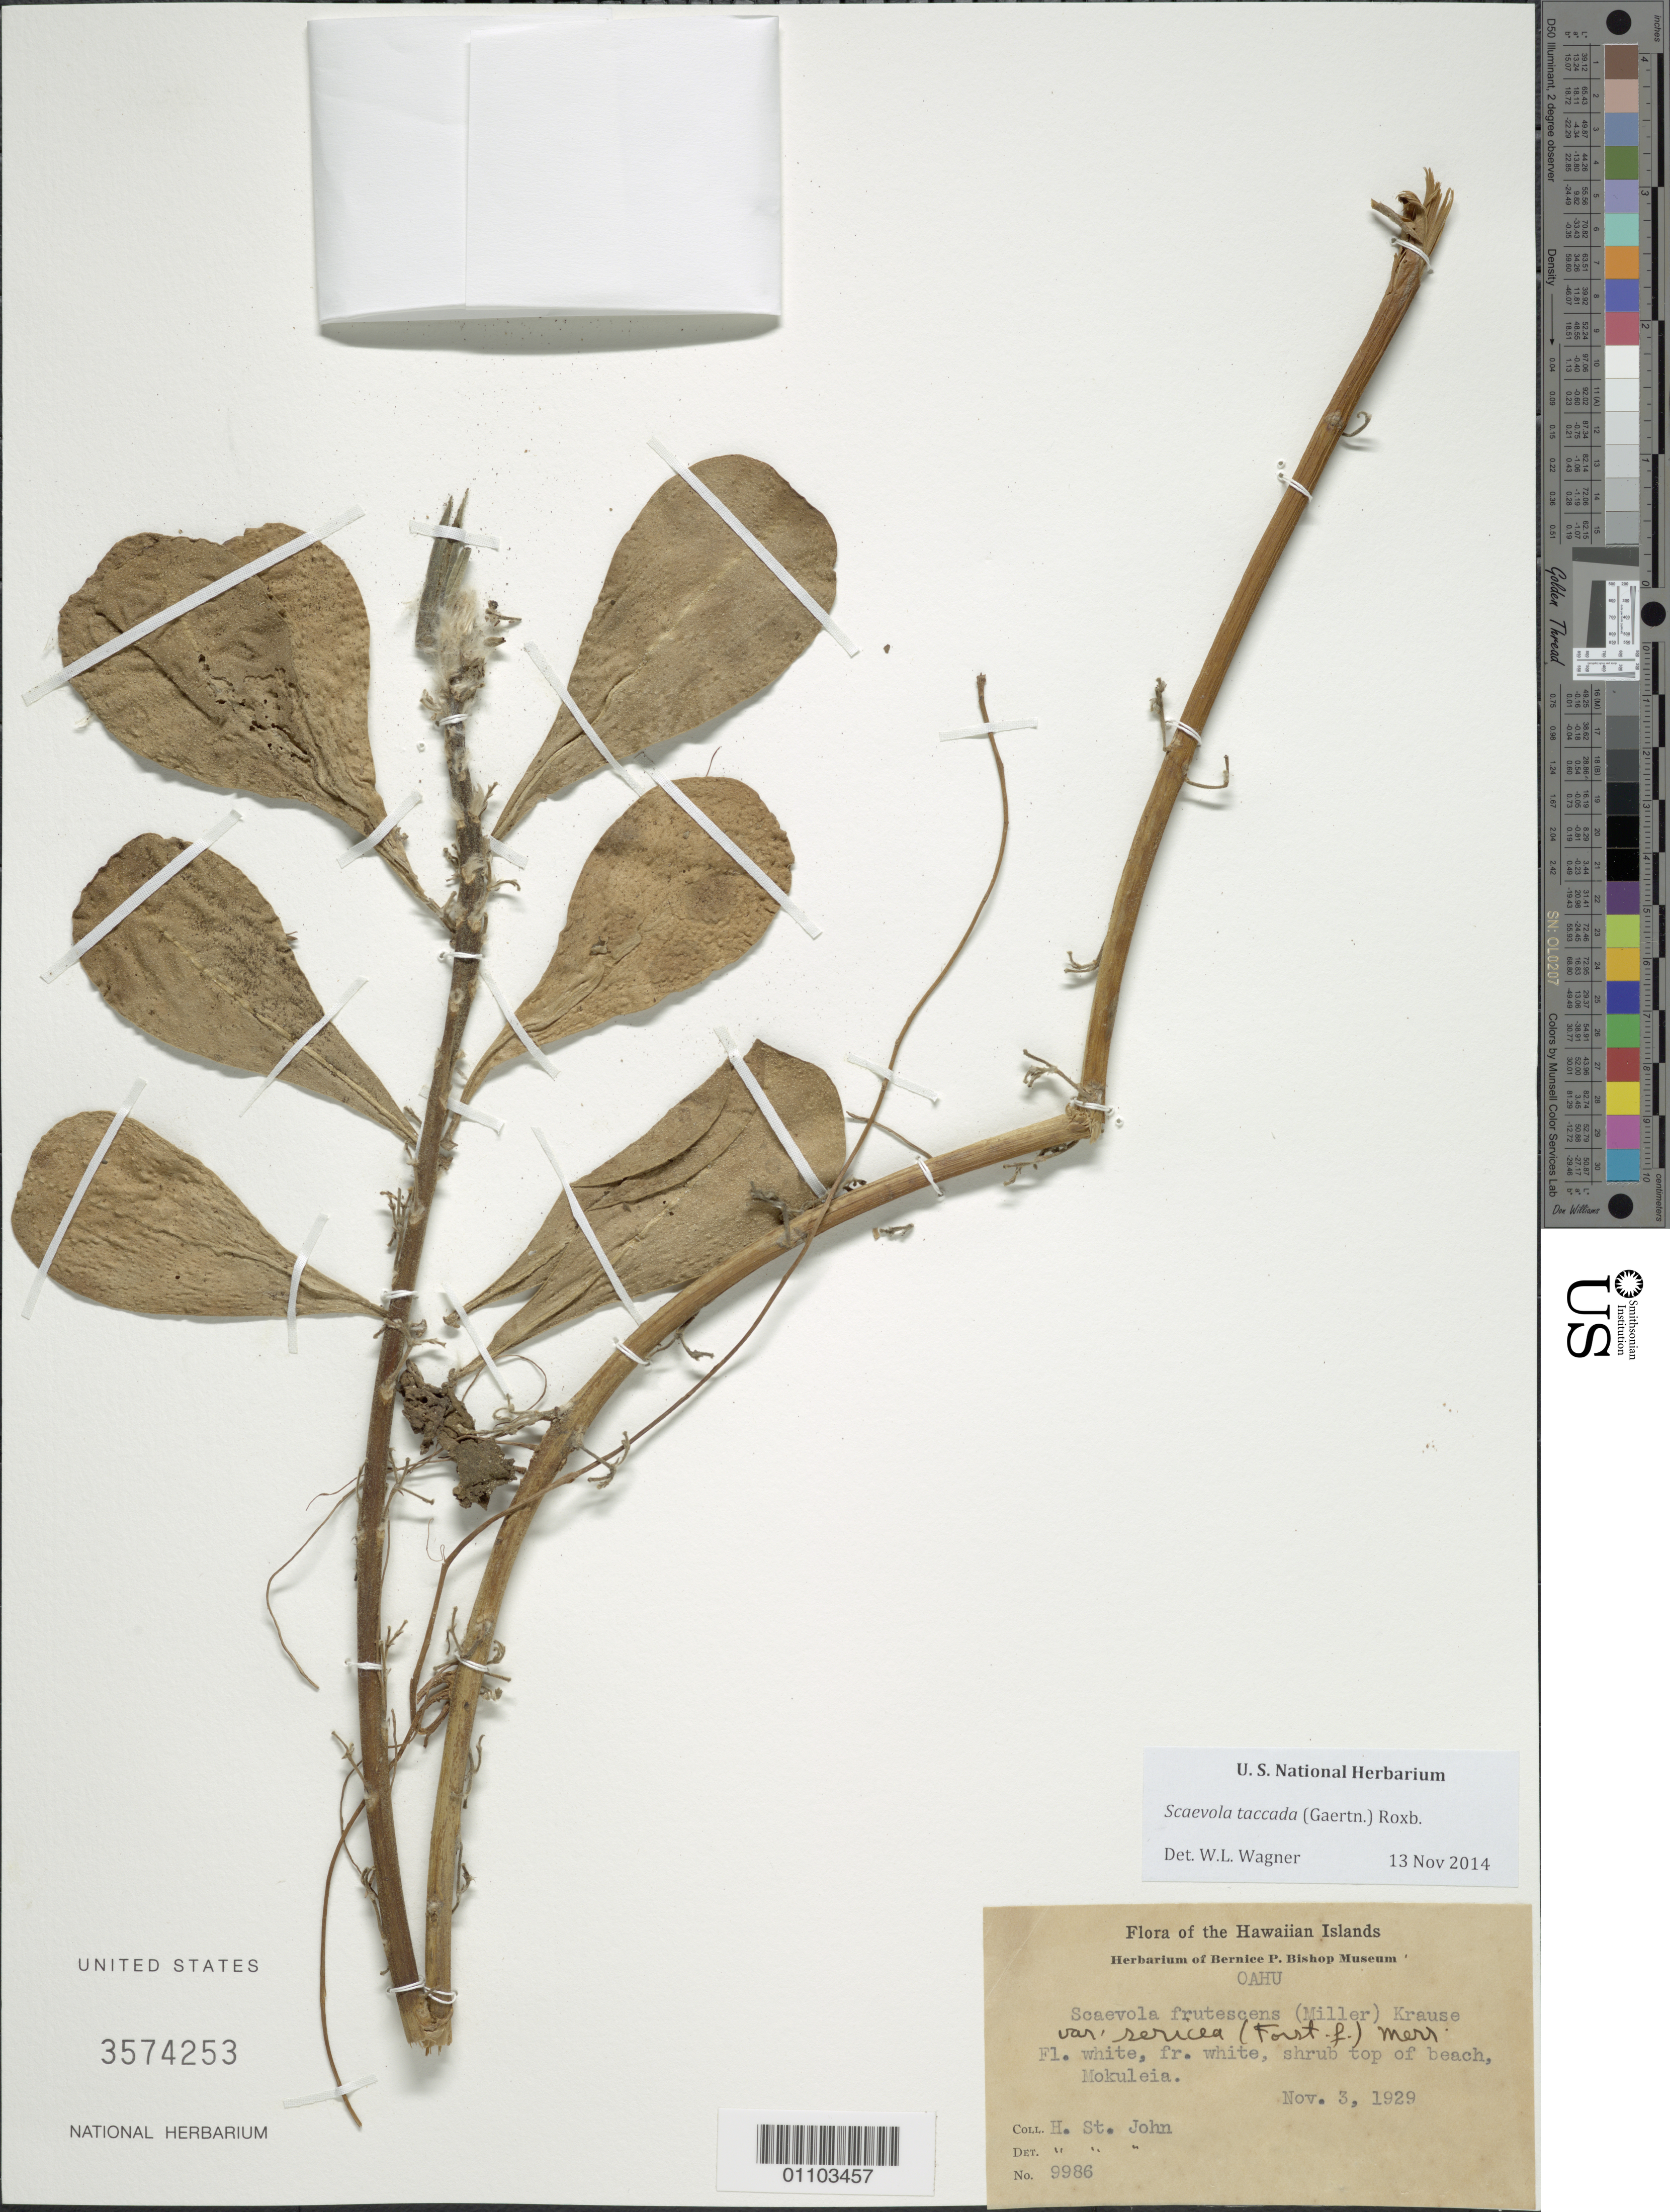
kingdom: Plantae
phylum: Tracheophyta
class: Magnoliopsida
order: Asterales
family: Goodeniaceae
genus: Scaevola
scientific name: Scaevola taccada var. taccada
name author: (Gaertn.) Roxb.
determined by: Wagner, W. L., (BOT), Smithsonian Institution - National Museum of Natural History (UNITED STATES)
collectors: H. St. John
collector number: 9986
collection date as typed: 3 Nov 1929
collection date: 1929-11-03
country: United States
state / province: Hawaii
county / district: Honolulu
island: Oahu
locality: Mokuleia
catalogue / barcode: US 3574253